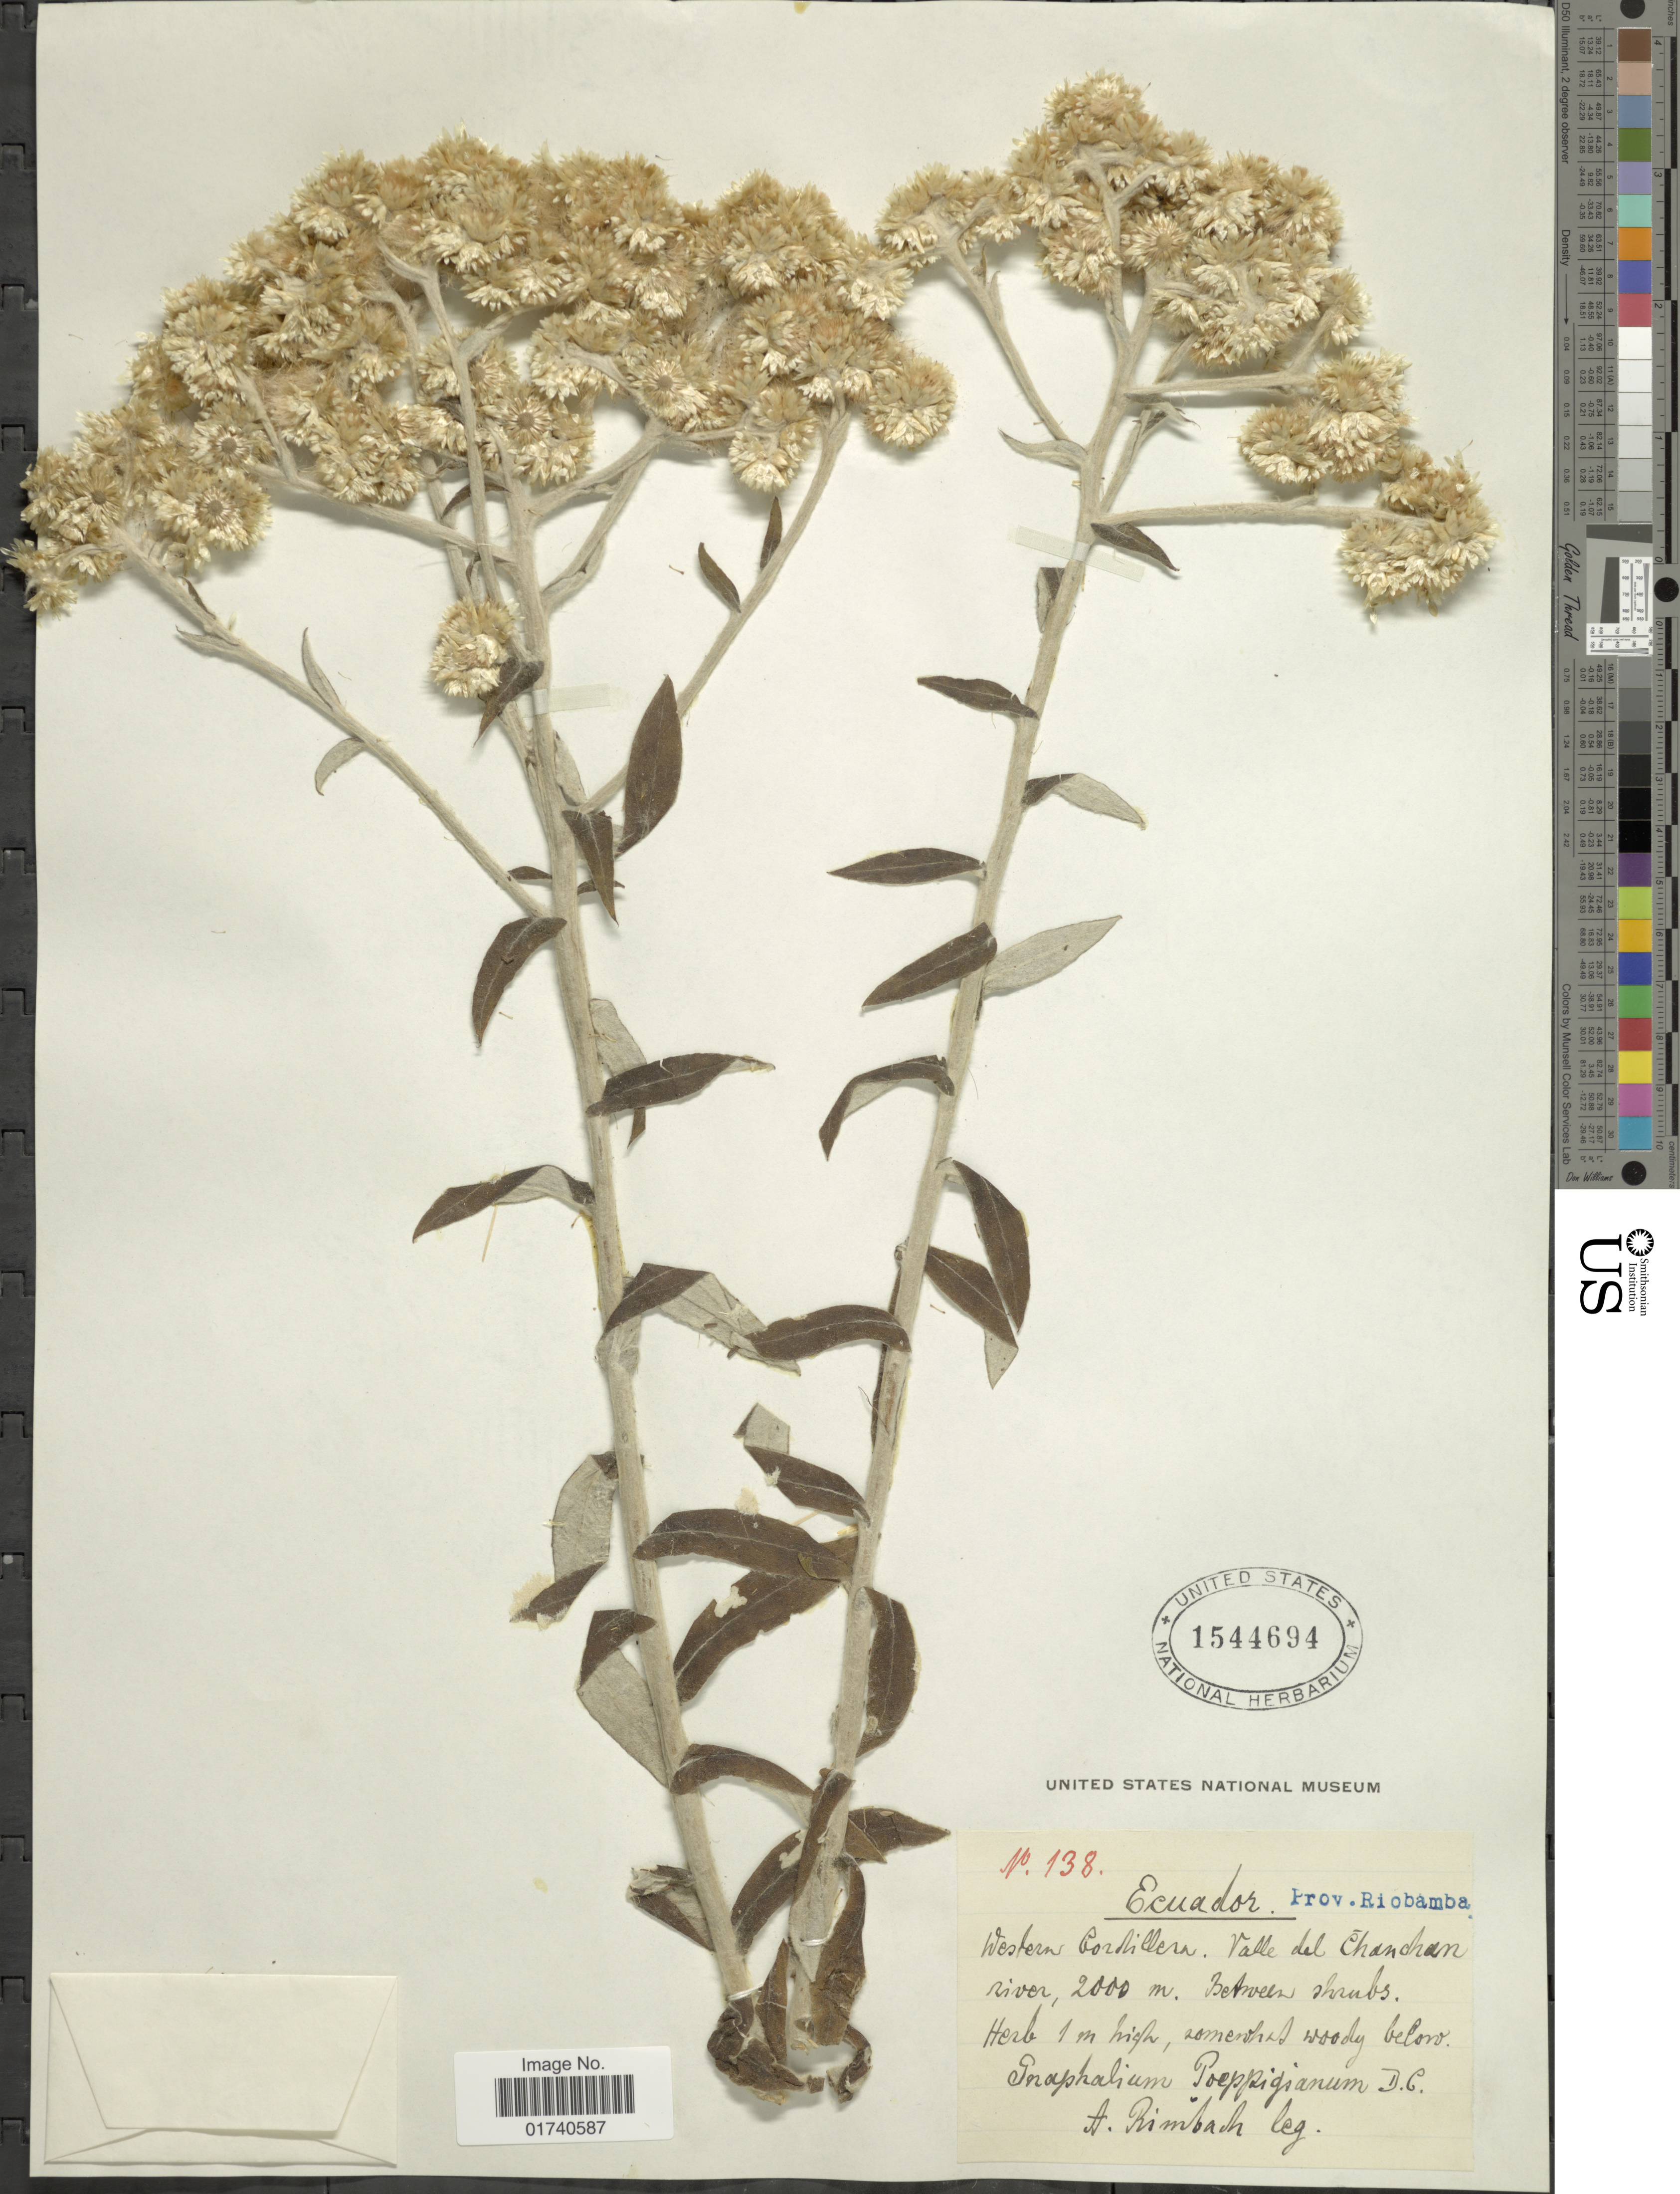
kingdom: Plantae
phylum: Tracheophyta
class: Magnoliopsida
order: Asterales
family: Asteraceae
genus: Pseudognaphalium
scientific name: Pseudognaphalium elegans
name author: (Kunth) Kartesz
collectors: A. Rimbach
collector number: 138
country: Ecuador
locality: Prov. Riobamba. Balle de Chanchan. Western Cordillera.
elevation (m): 2000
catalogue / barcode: US 1544694